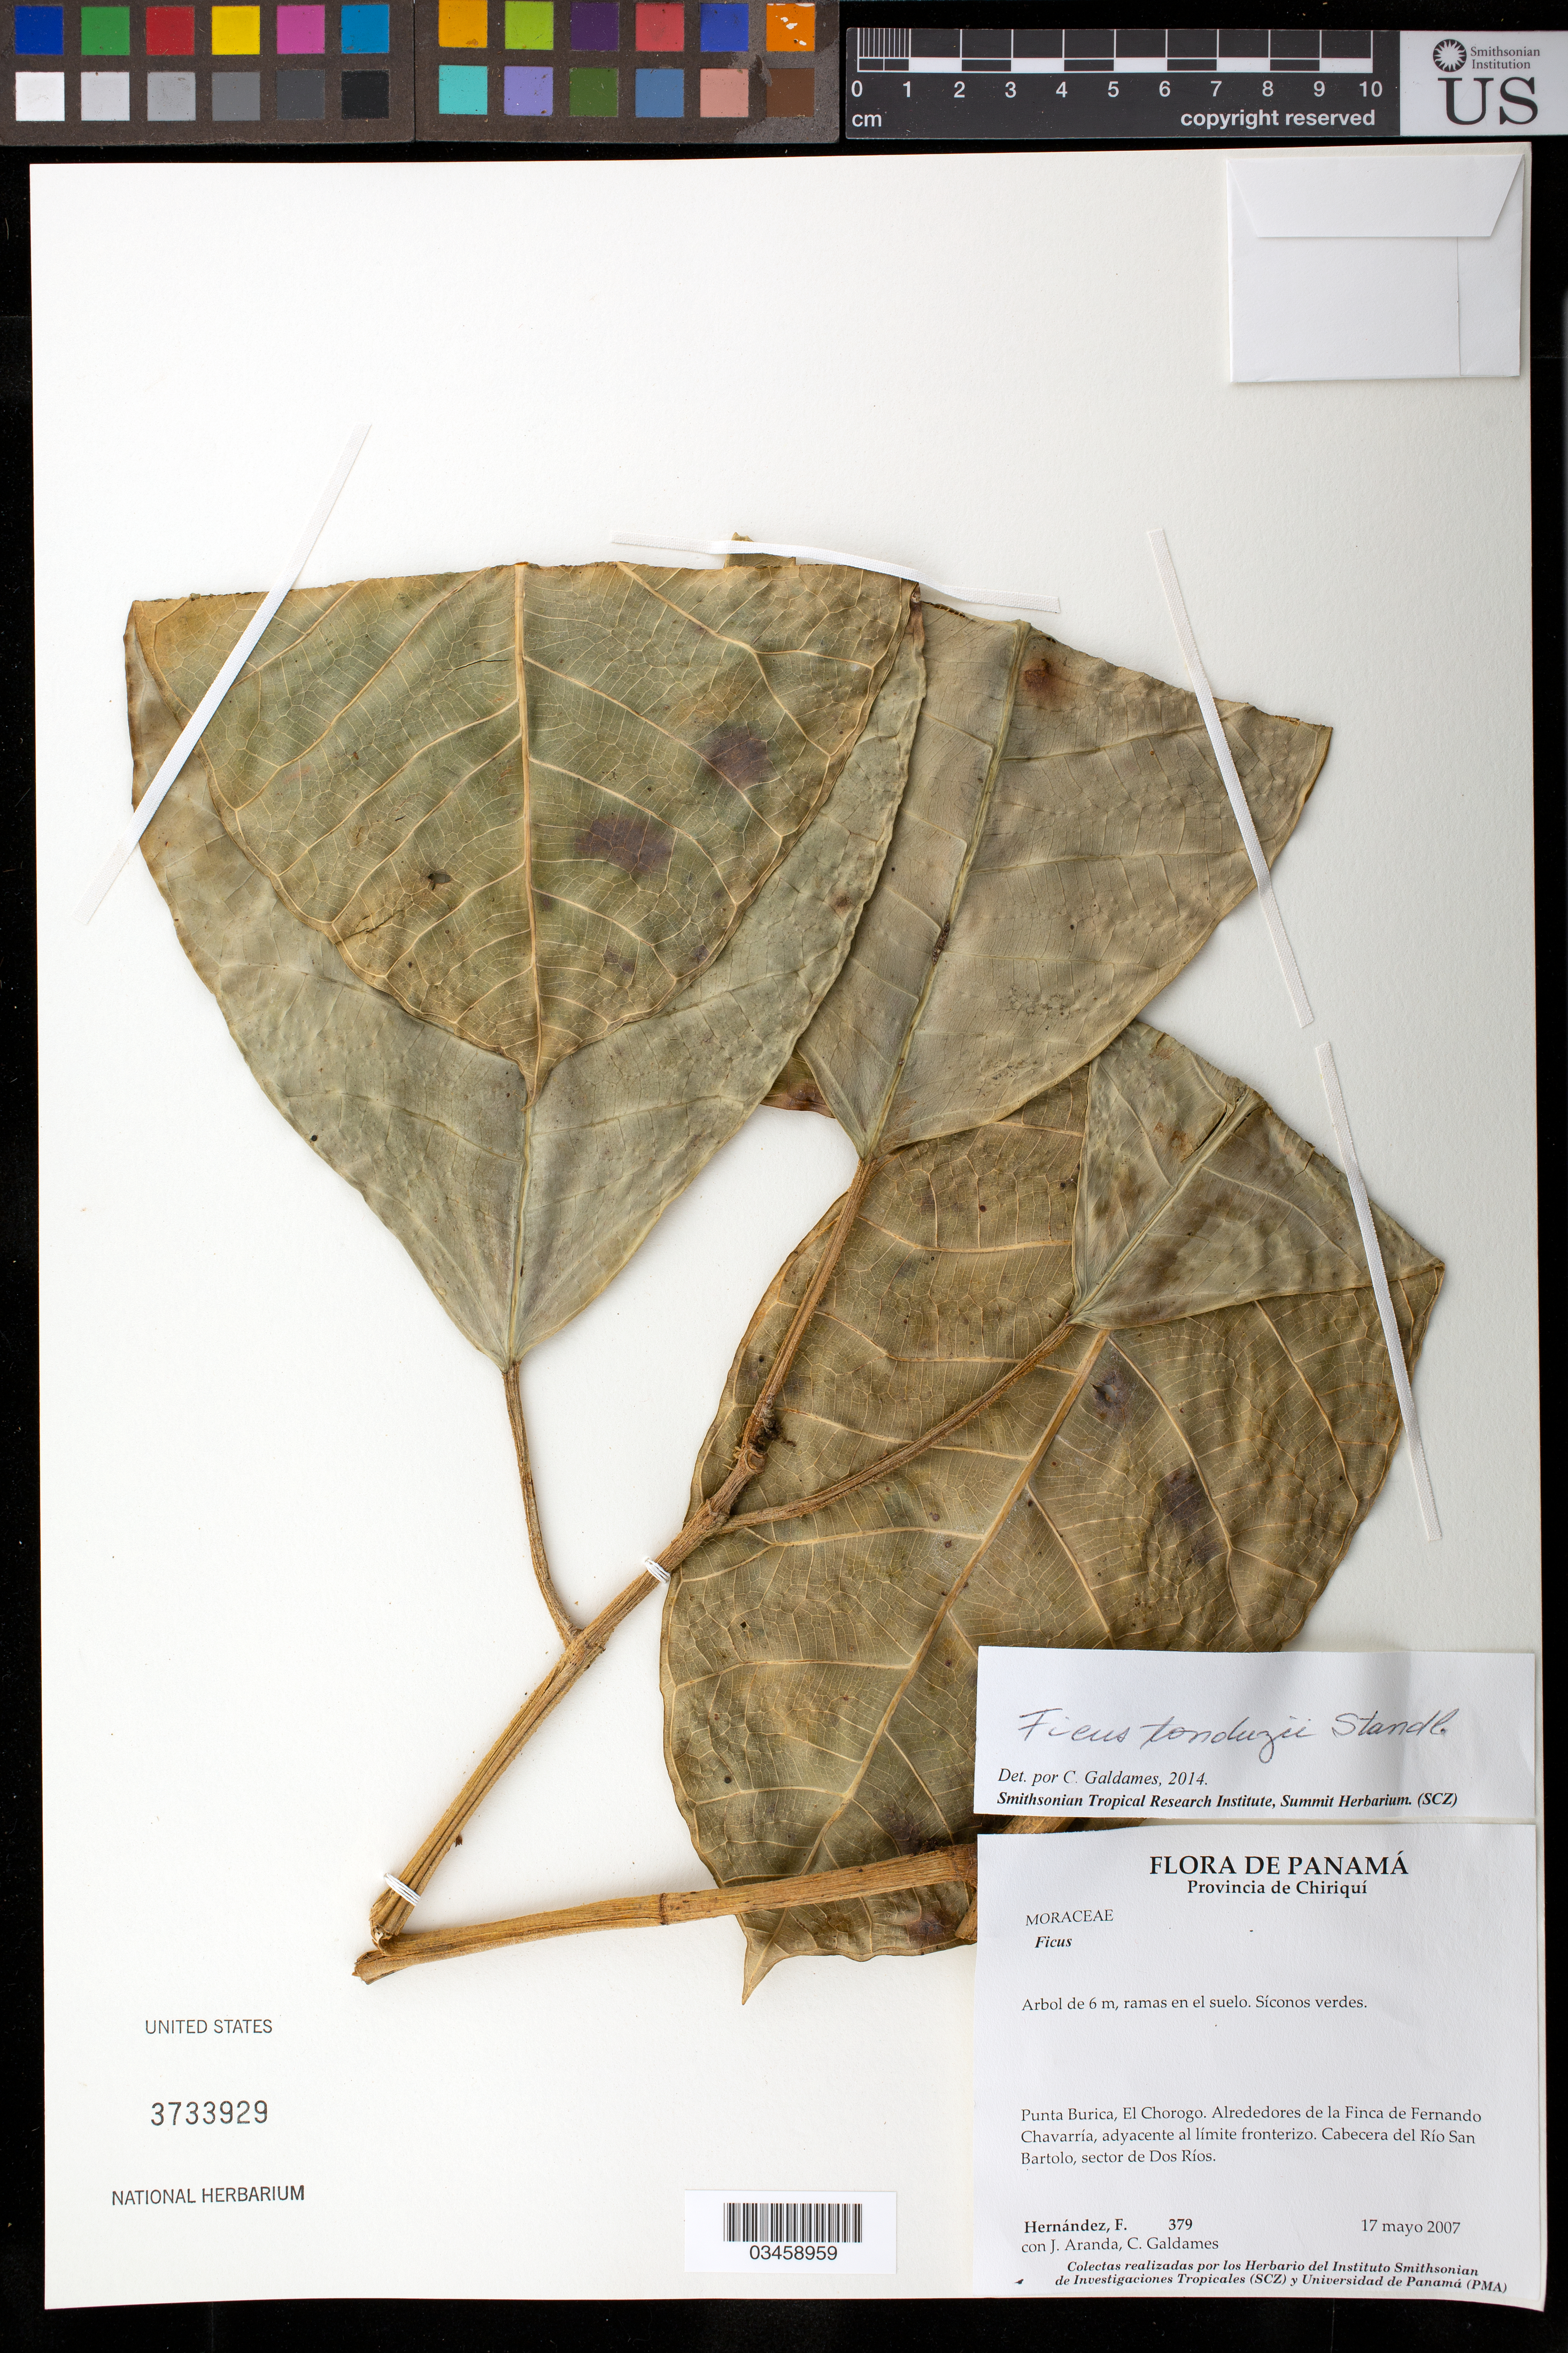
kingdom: Plantae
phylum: Tracheophyta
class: Magnoliopsida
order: Rosales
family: Moraceae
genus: Ficus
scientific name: Ficus tonduzii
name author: Standl.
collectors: F. Hernandez, J. Aranda & C. Galdames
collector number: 379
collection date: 2007-05-17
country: Panama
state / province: Chiriqui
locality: Punta Burica, El Chorogo. Alrededores de la Finca de Fernando Chavarría, adyacente al límite fronterizo. Cabecera del Río San Bartolo, sector de Dos Ríos.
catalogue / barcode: US 3733929